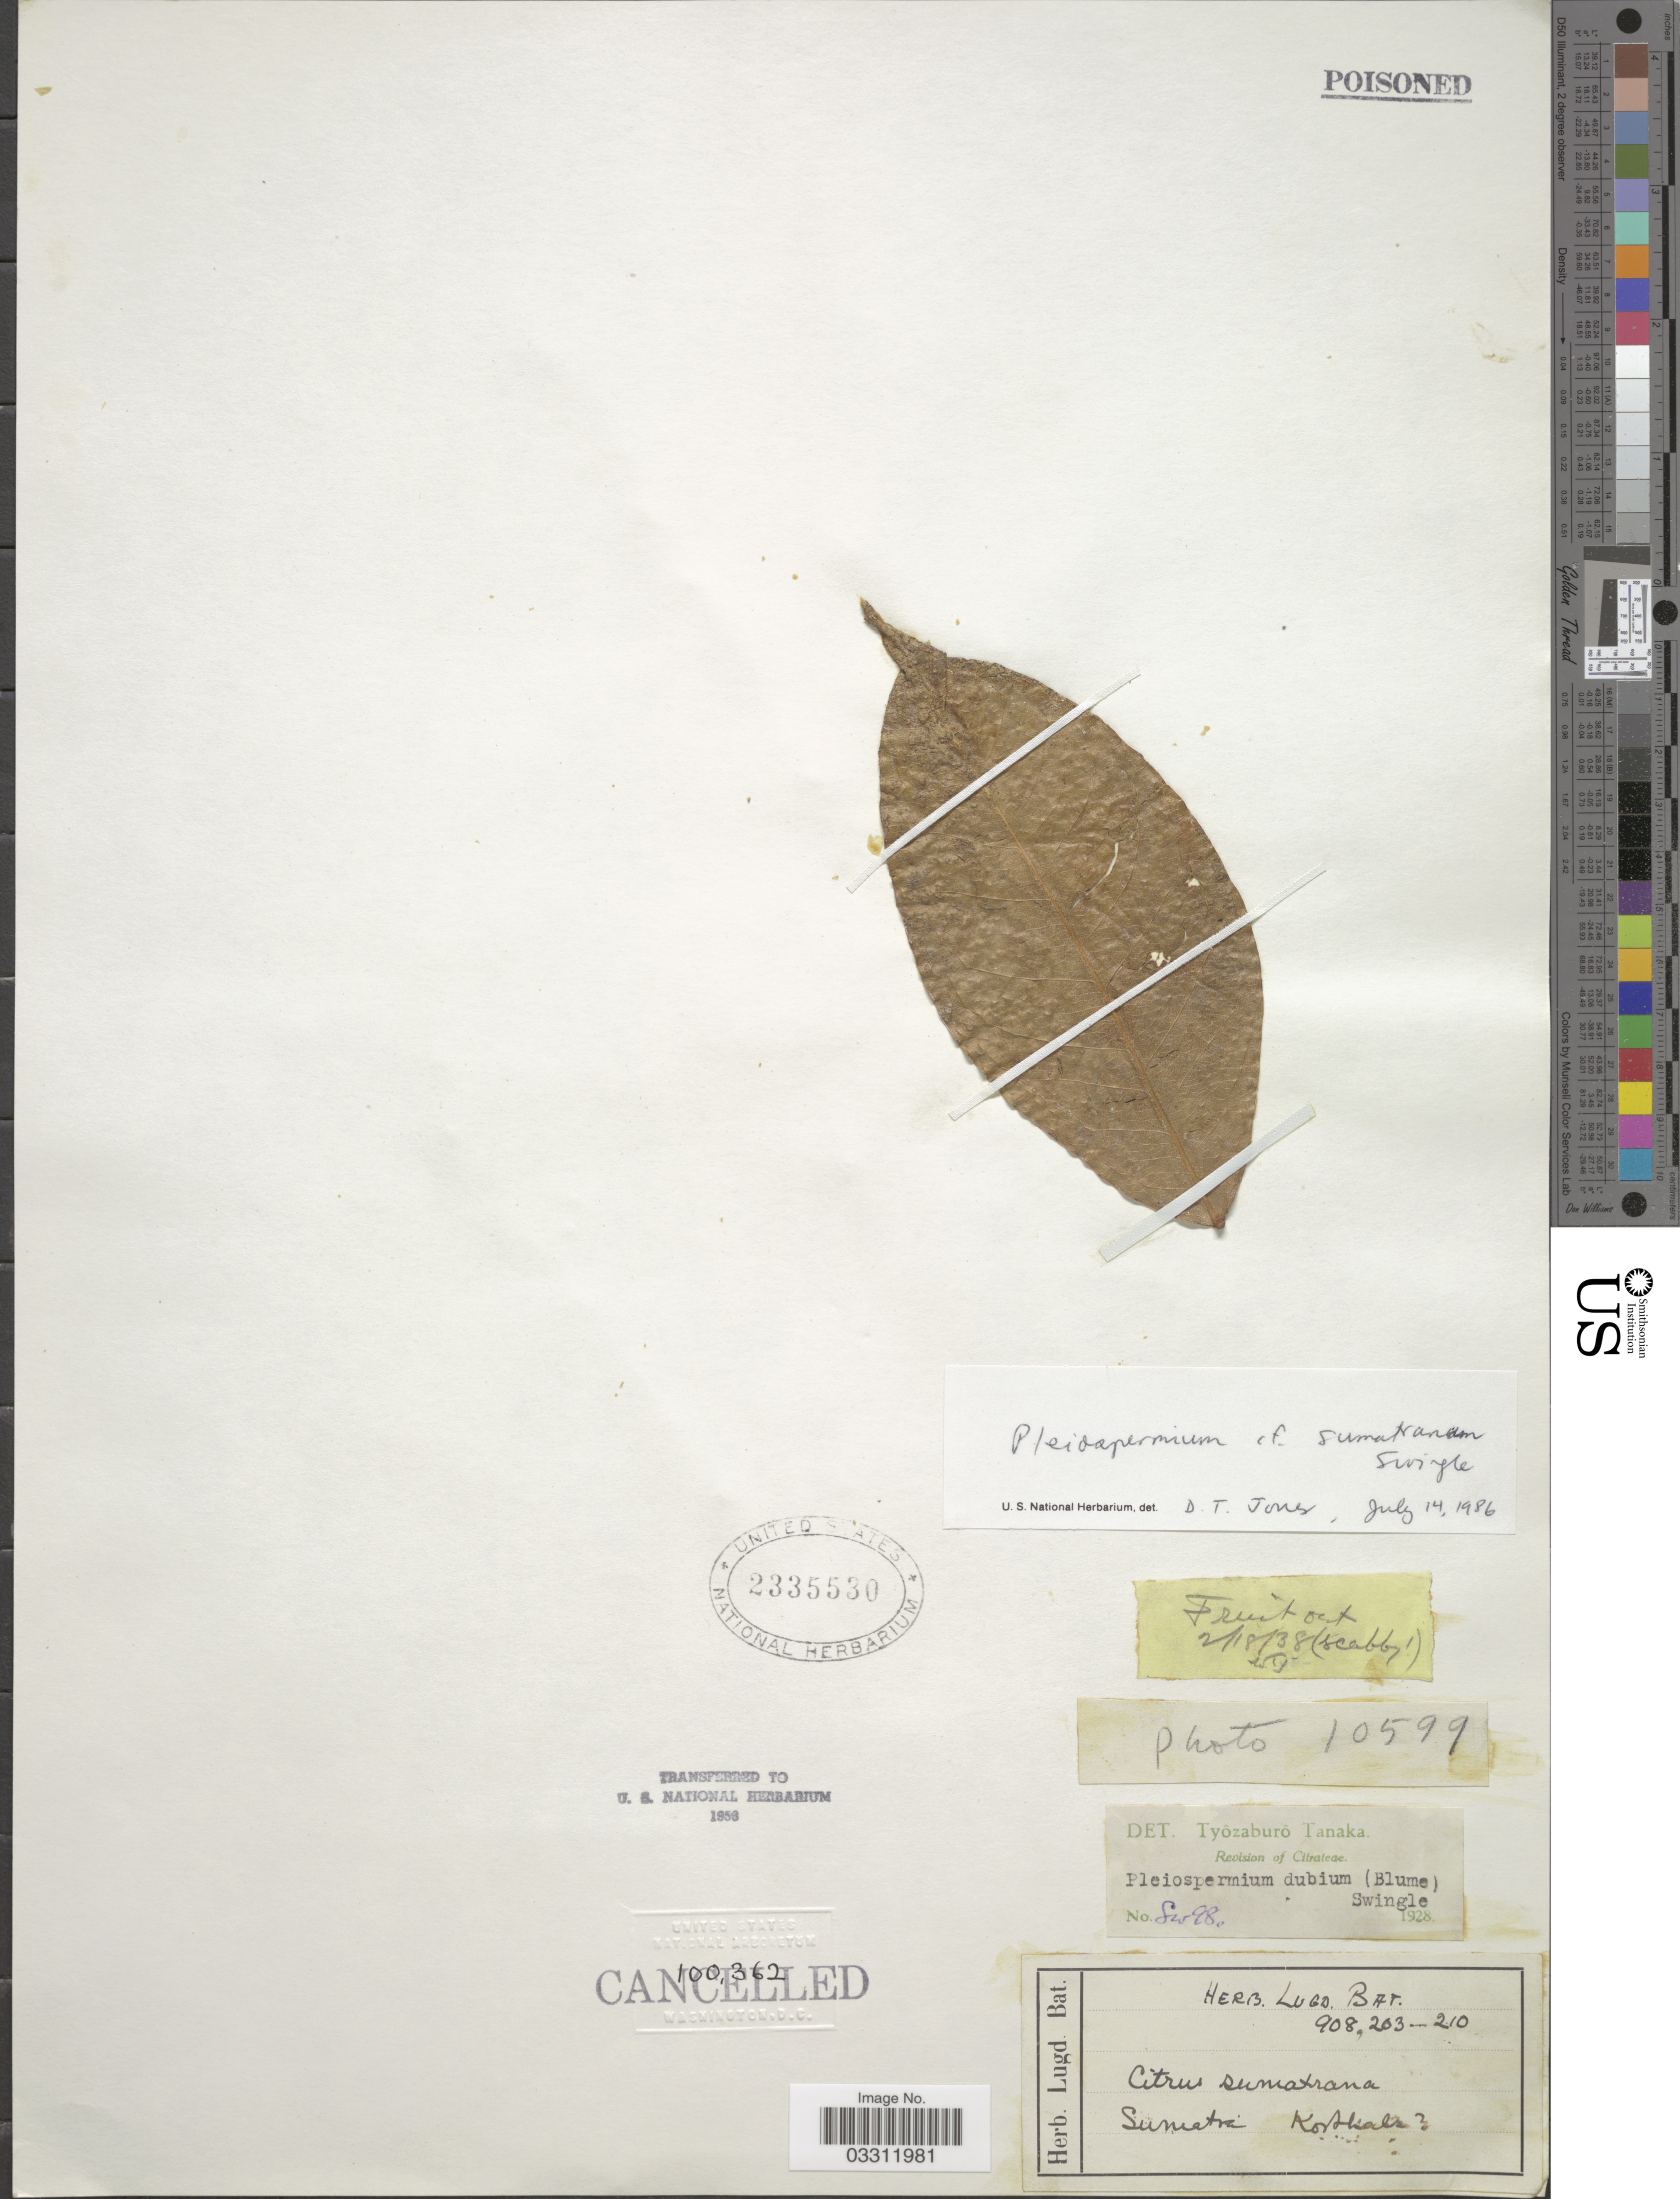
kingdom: Plantae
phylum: Tracheophyta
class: Magnoliopsida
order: Sapindales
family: Rutaceae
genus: Pleiospermium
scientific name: Pleiospermium sumatranum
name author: Swingle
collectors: -. Korthals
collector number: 908203-210?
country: Indonesia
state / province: Sumatra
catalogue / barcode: US 2335530